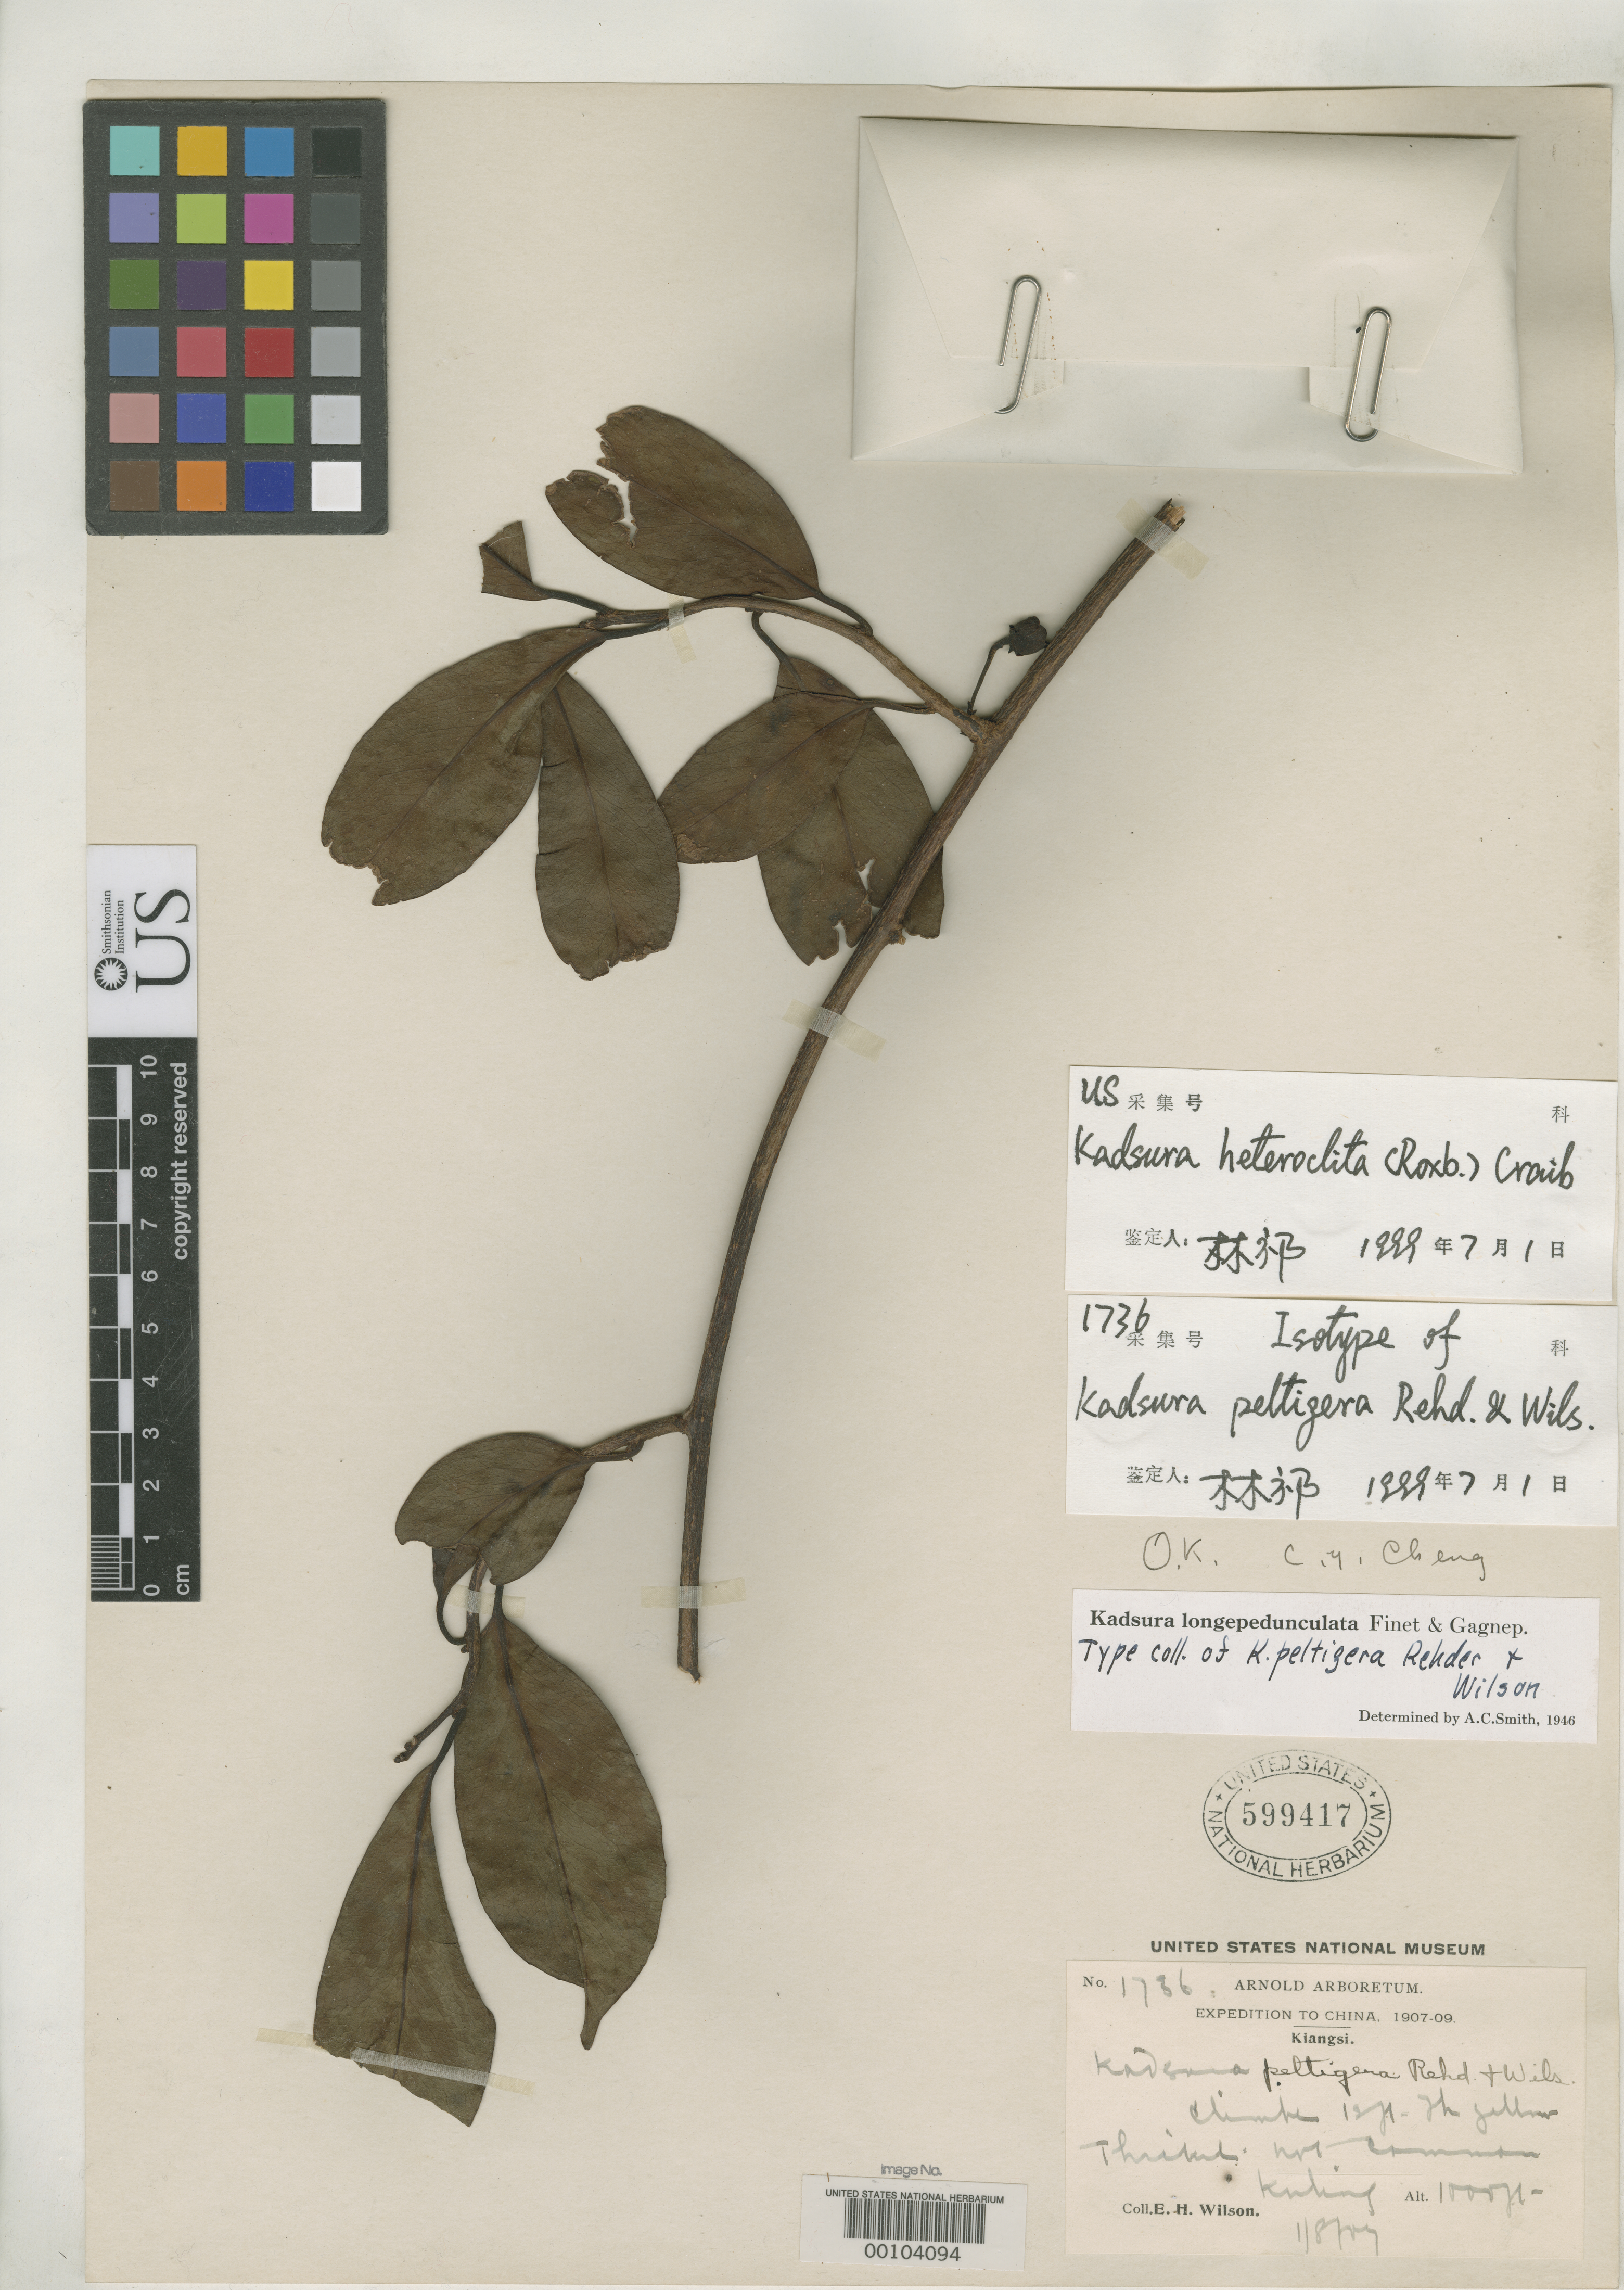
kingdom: Plantae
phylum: Tracheophyta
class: Magnoliopsida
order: Austrobaileyales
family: Schisandraceae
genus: Kadsura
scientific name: Kadsura peltigera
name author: Rehder & E.H. Wilson in Sarg.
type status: Isotype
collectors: E. H. Wilson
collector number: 1736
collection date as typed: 01 Aug 1909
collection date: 1909-08-01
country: China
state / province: Jiangxi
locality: Below Kuling.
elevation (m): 300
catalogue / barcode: US 599417